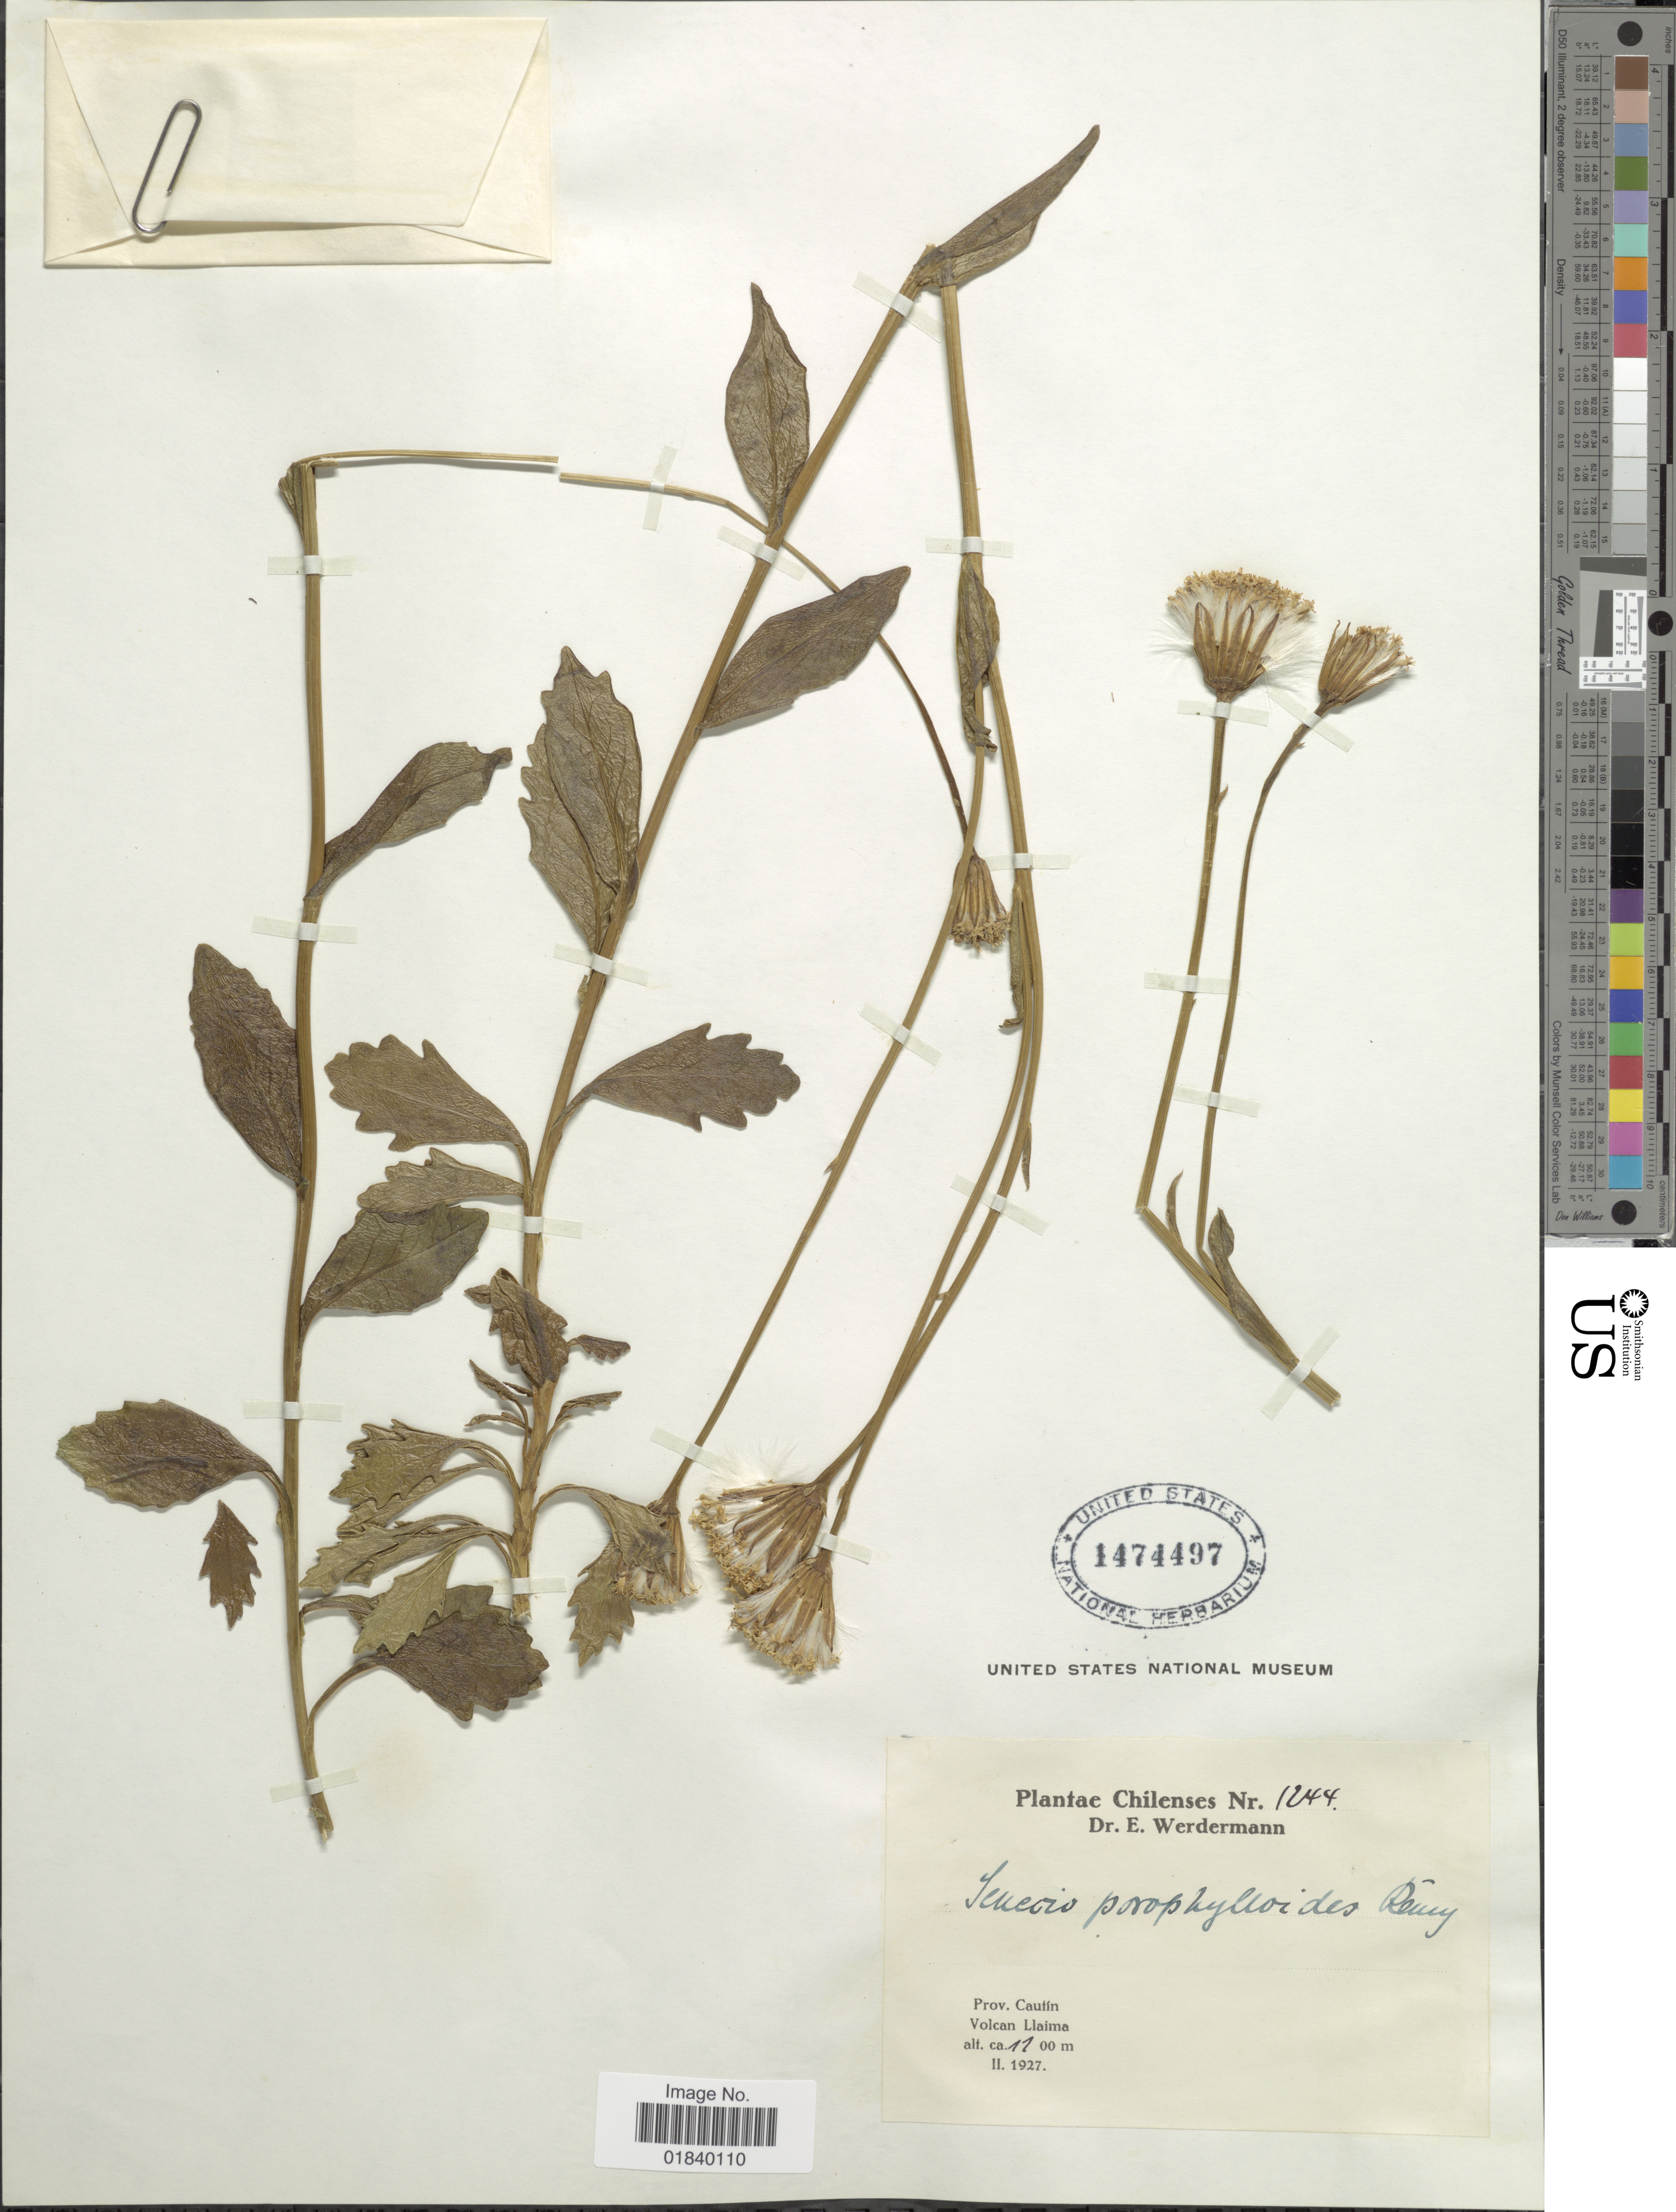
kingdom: Plantae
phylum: Tracheophyta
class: Magnoliopsida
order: Asterales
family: Asteraceae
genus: Senecio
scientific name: Senecio pilquensis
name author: H. Buek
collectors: E. Werdermann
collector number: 1244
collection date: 1927-02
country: Chile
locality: Prov. Cautin. Volcan Llaima.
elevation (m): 1100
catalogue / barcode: US 1474497